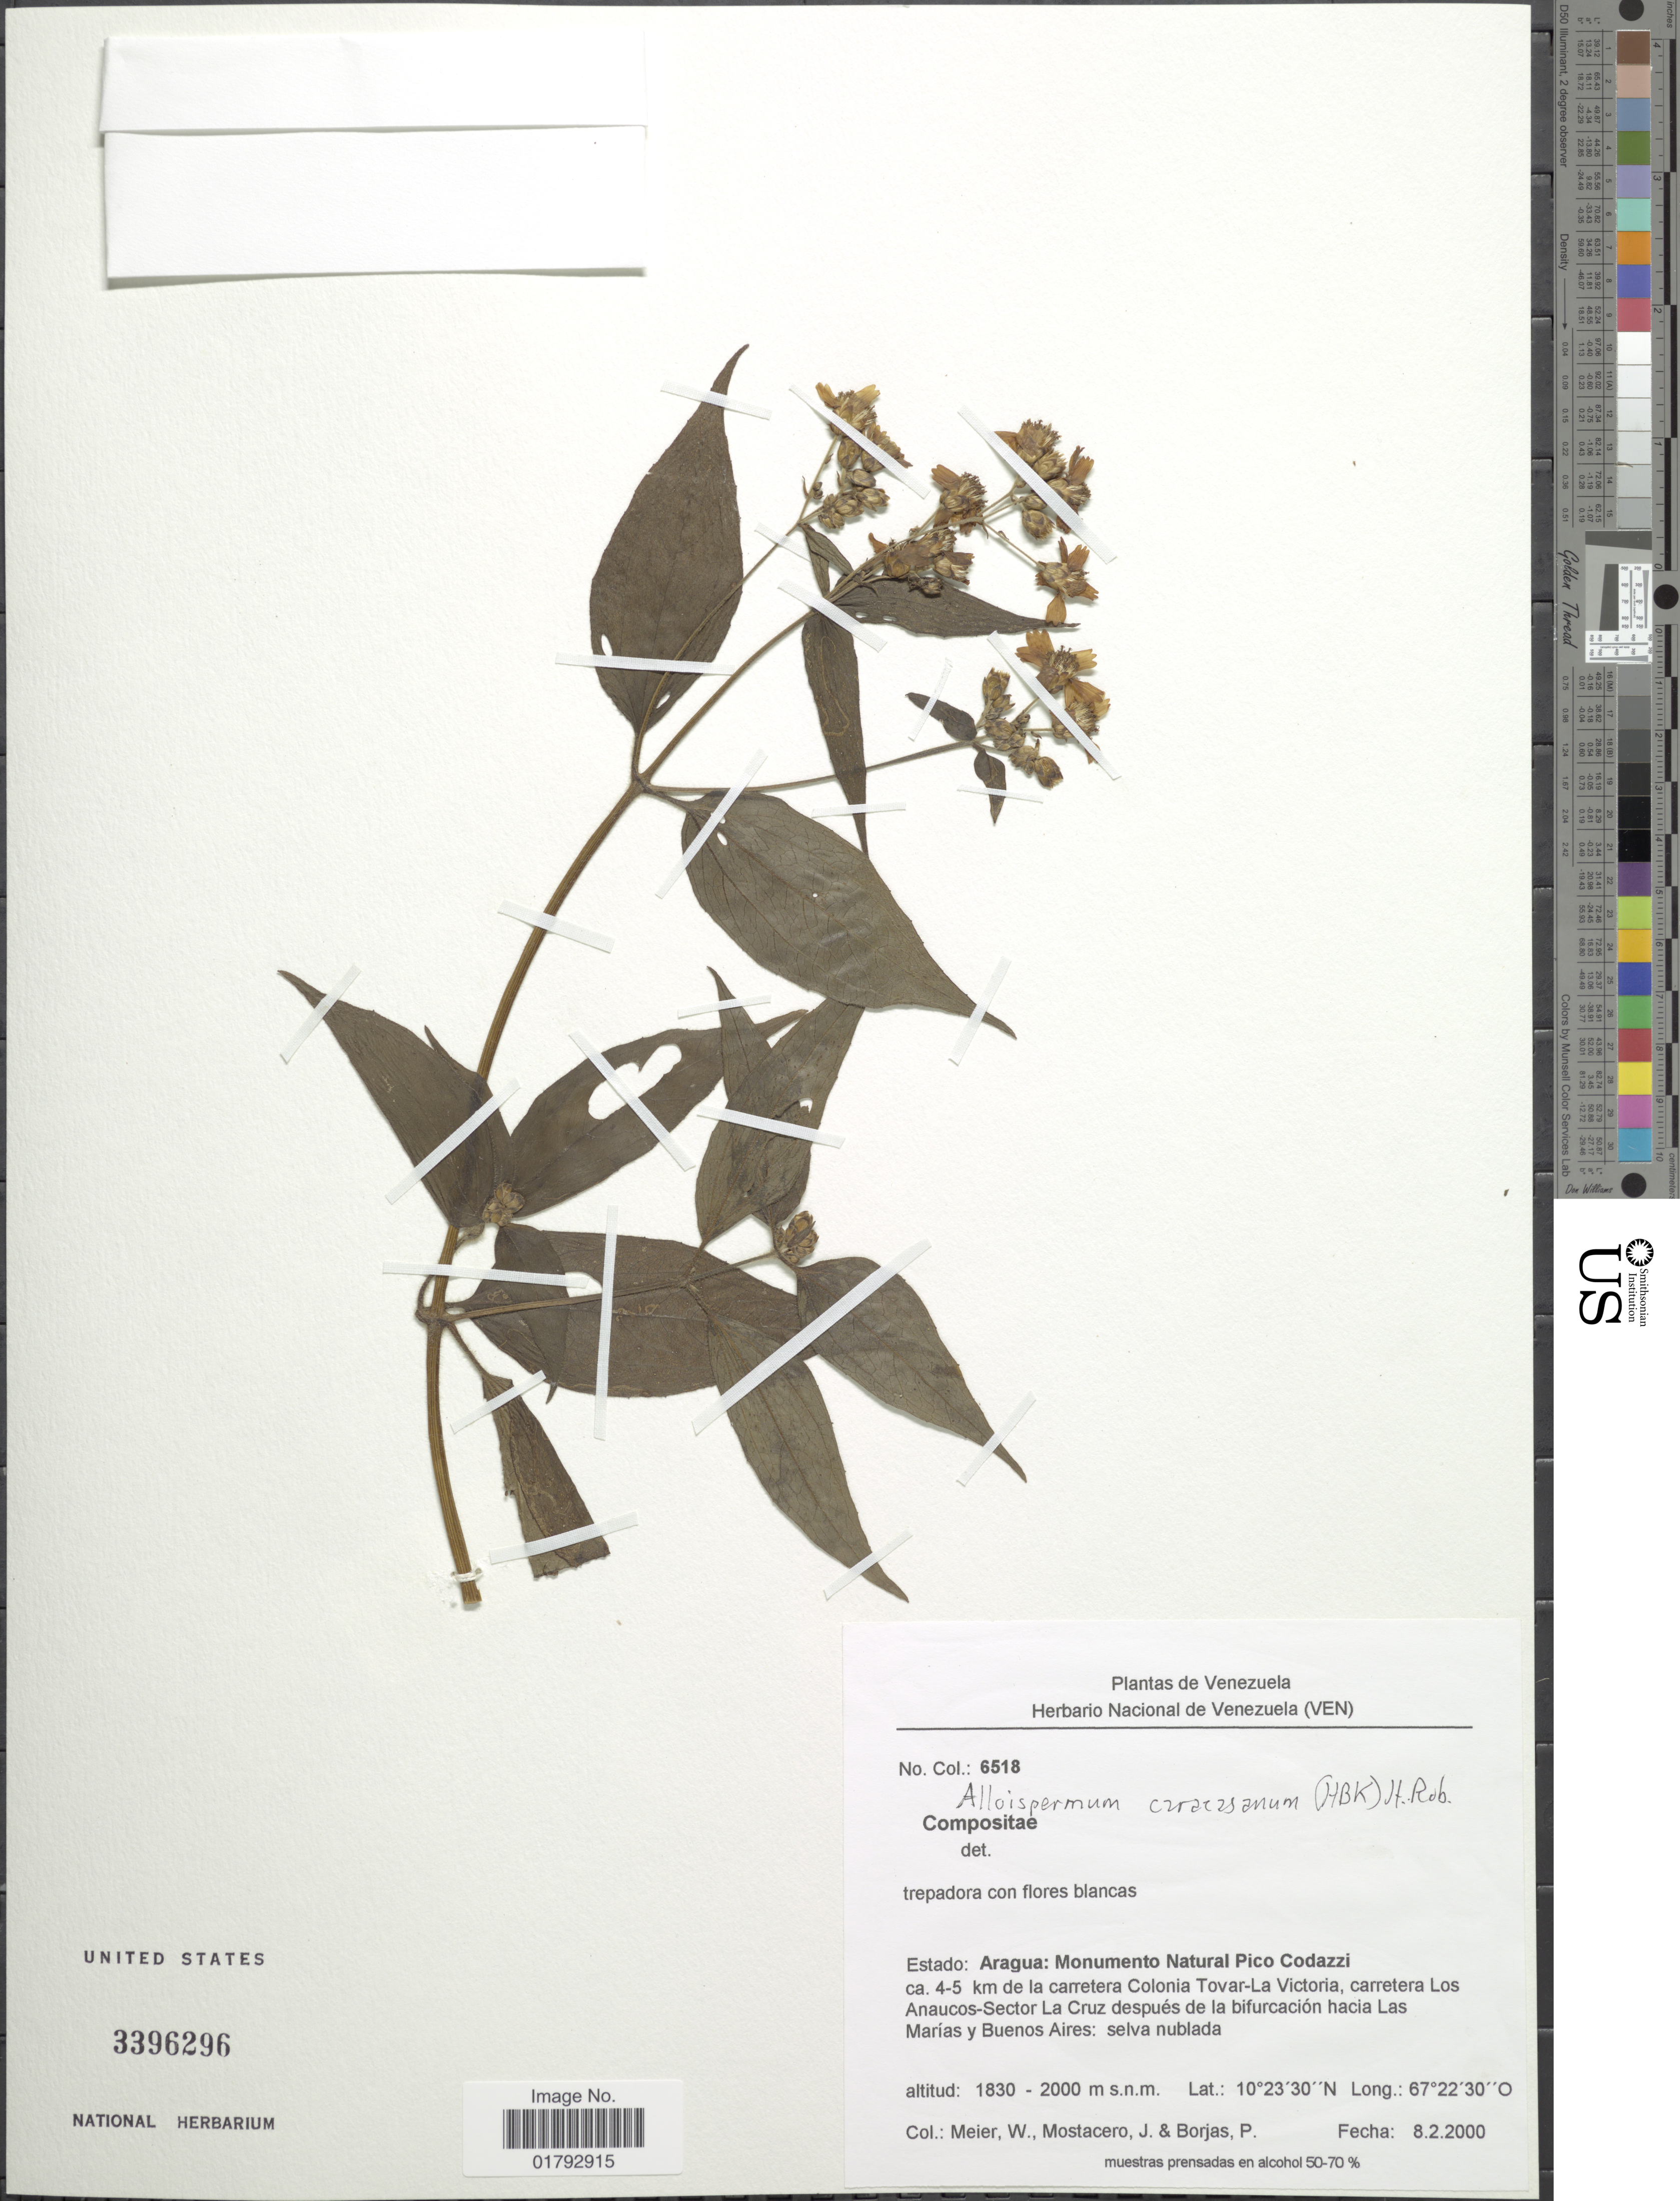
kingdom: Plantae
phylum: Tracheophyta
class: Magnoliopsida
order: Asterales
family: Asteraceae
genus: Alloispermum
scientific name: Alloispermum caracasanum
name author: (Kunth) H. Rob.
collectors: W. Meier, J. Mostacero & P. Borjas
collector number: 6518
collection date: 2000-02-08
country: Venezuela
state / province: Aragua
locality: Estado: Aragua: Monumento Natural Pico Codazzi ca. 4-5 km de la carretera Colonia Tovar-La Victoria, carretera Los Anaucos-Sector La Cruz despues de la bifurcaion hacia Las Marias y Buenos Aires: selva nublada.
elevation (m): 1830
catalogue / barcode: US 3396296